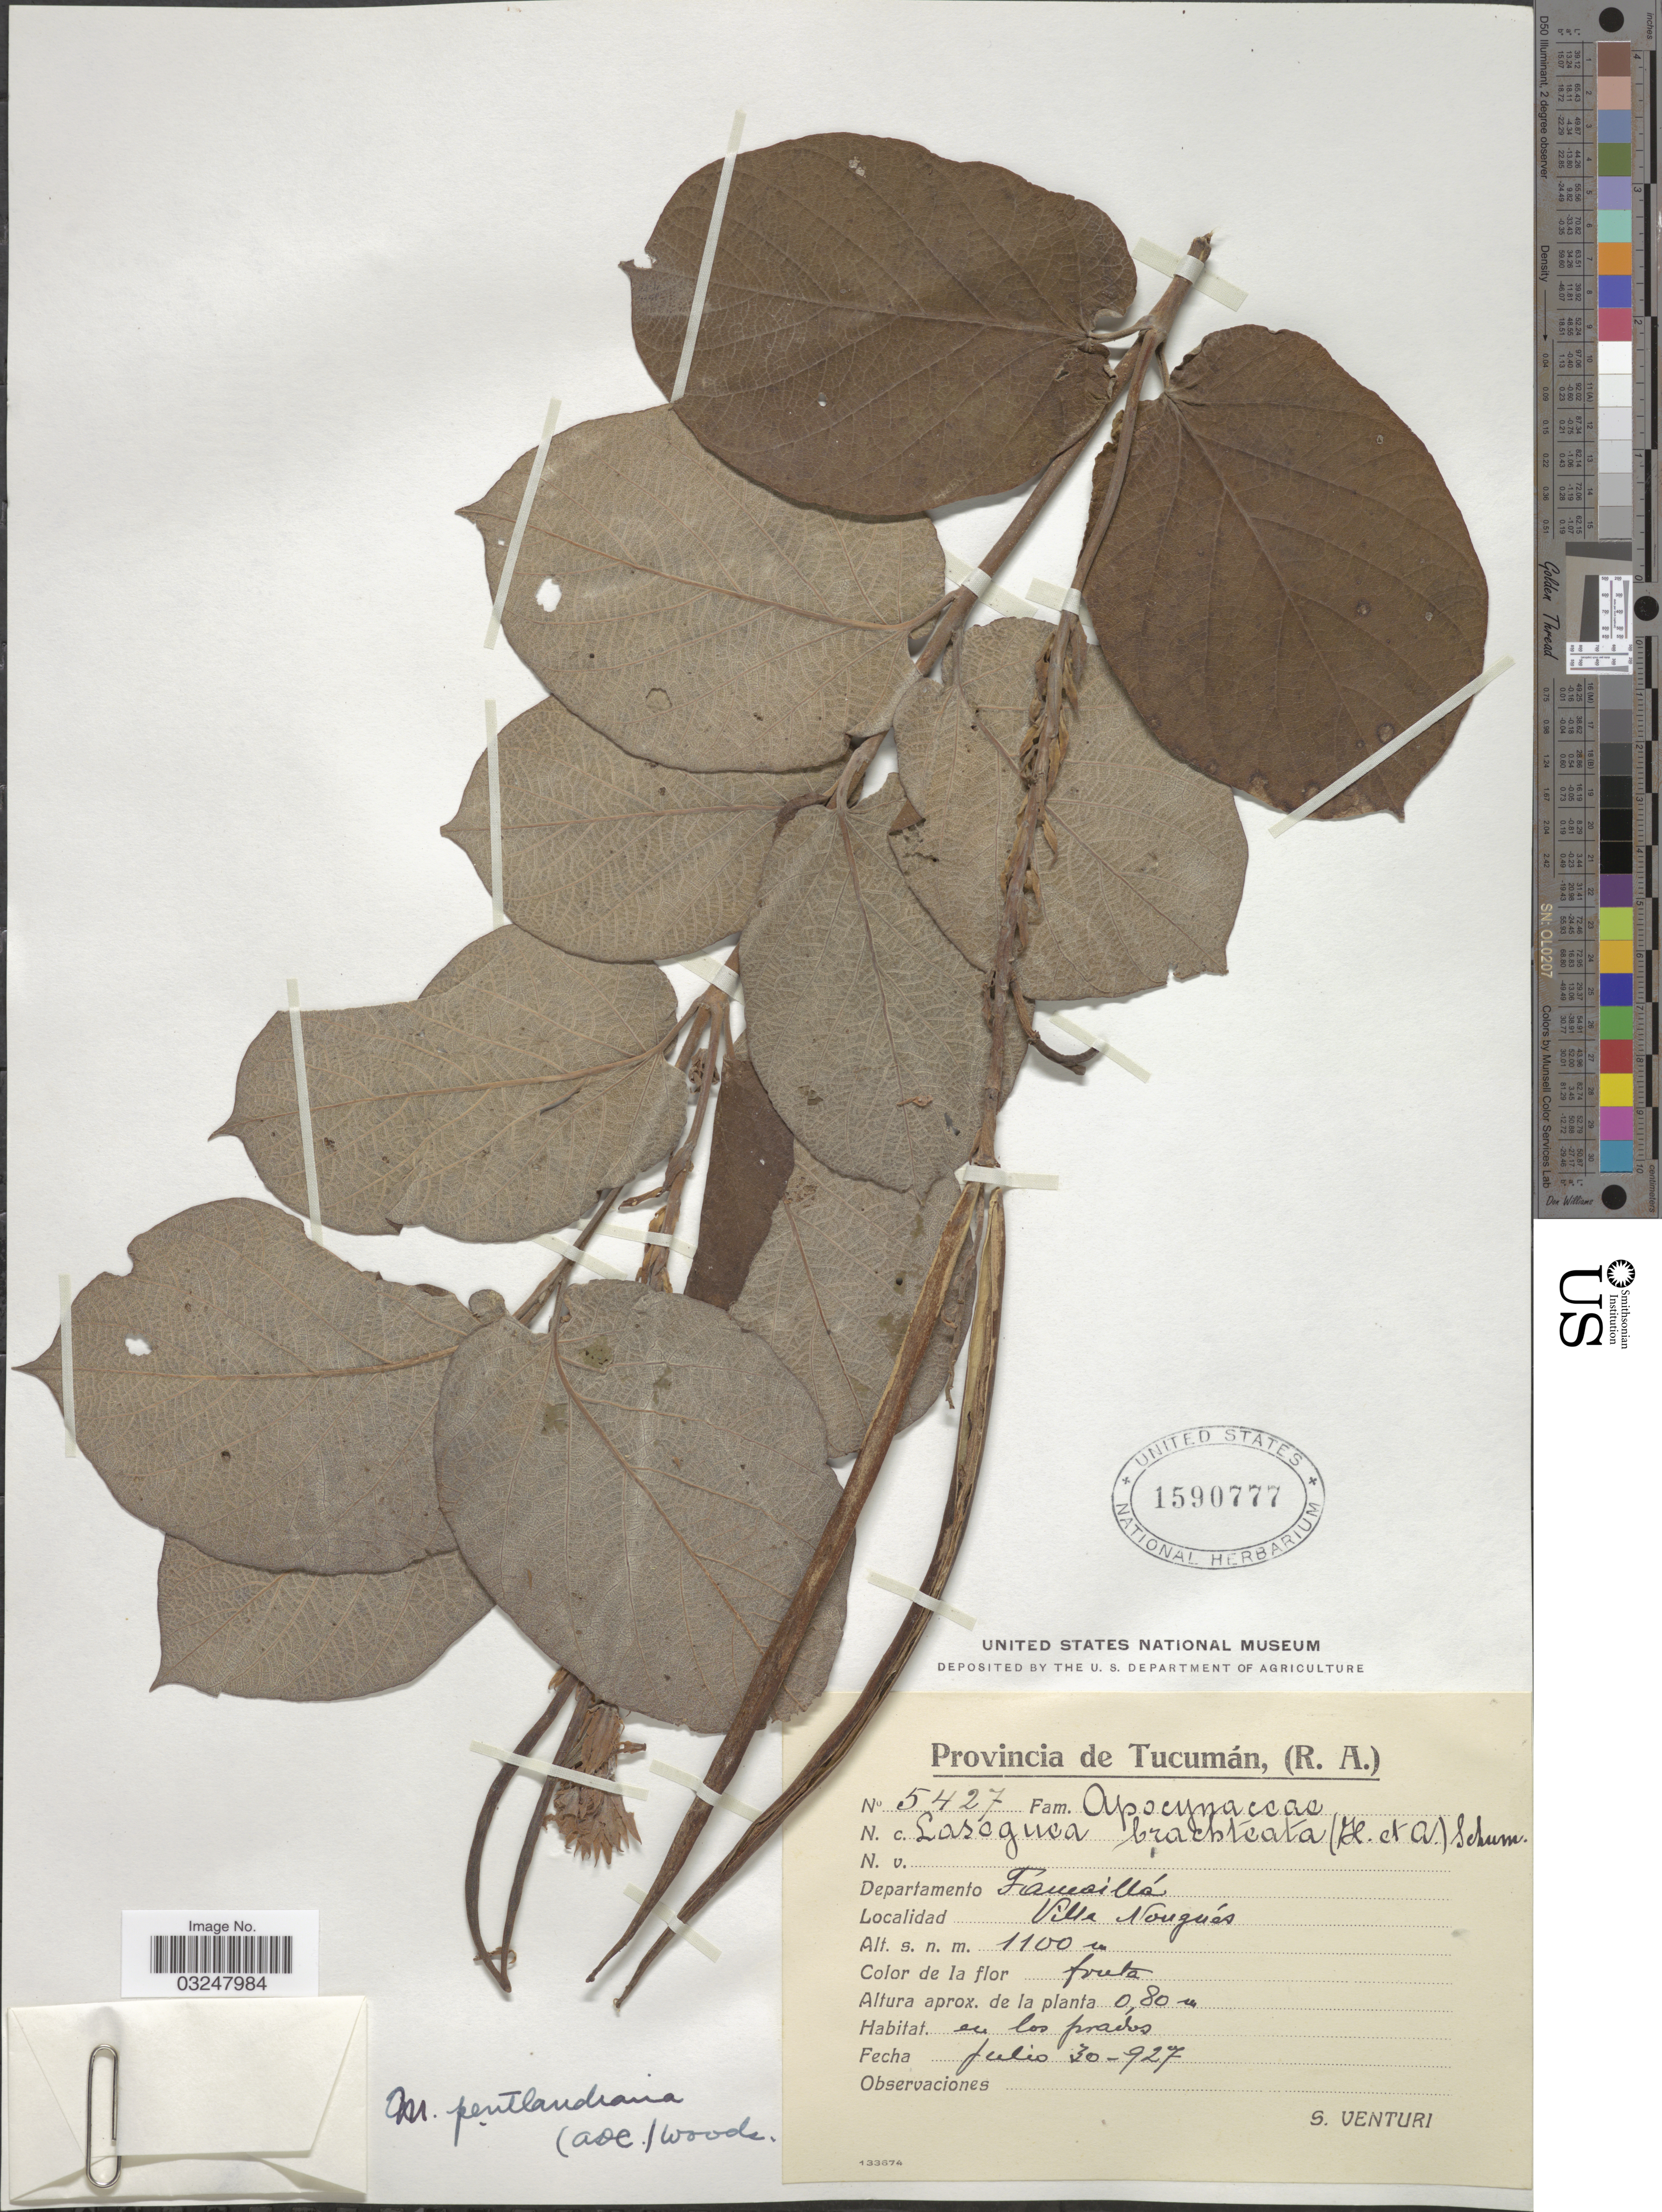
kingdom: Plantae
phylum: Tracheophyta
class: Magnoliopsida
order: Gentianales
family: Apocynaceae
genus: Mandevilla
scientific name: Mandevilla pentlandiana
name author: (DC.) Woodson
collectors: S. Venturi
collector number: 5427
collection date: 1927-07-30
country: Argentina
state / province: Tucuman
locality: Provincia de Tucumán, (R.A.) Departamento Famaillá, Villa Nougués.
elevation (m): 1100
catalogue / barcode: US 1590777